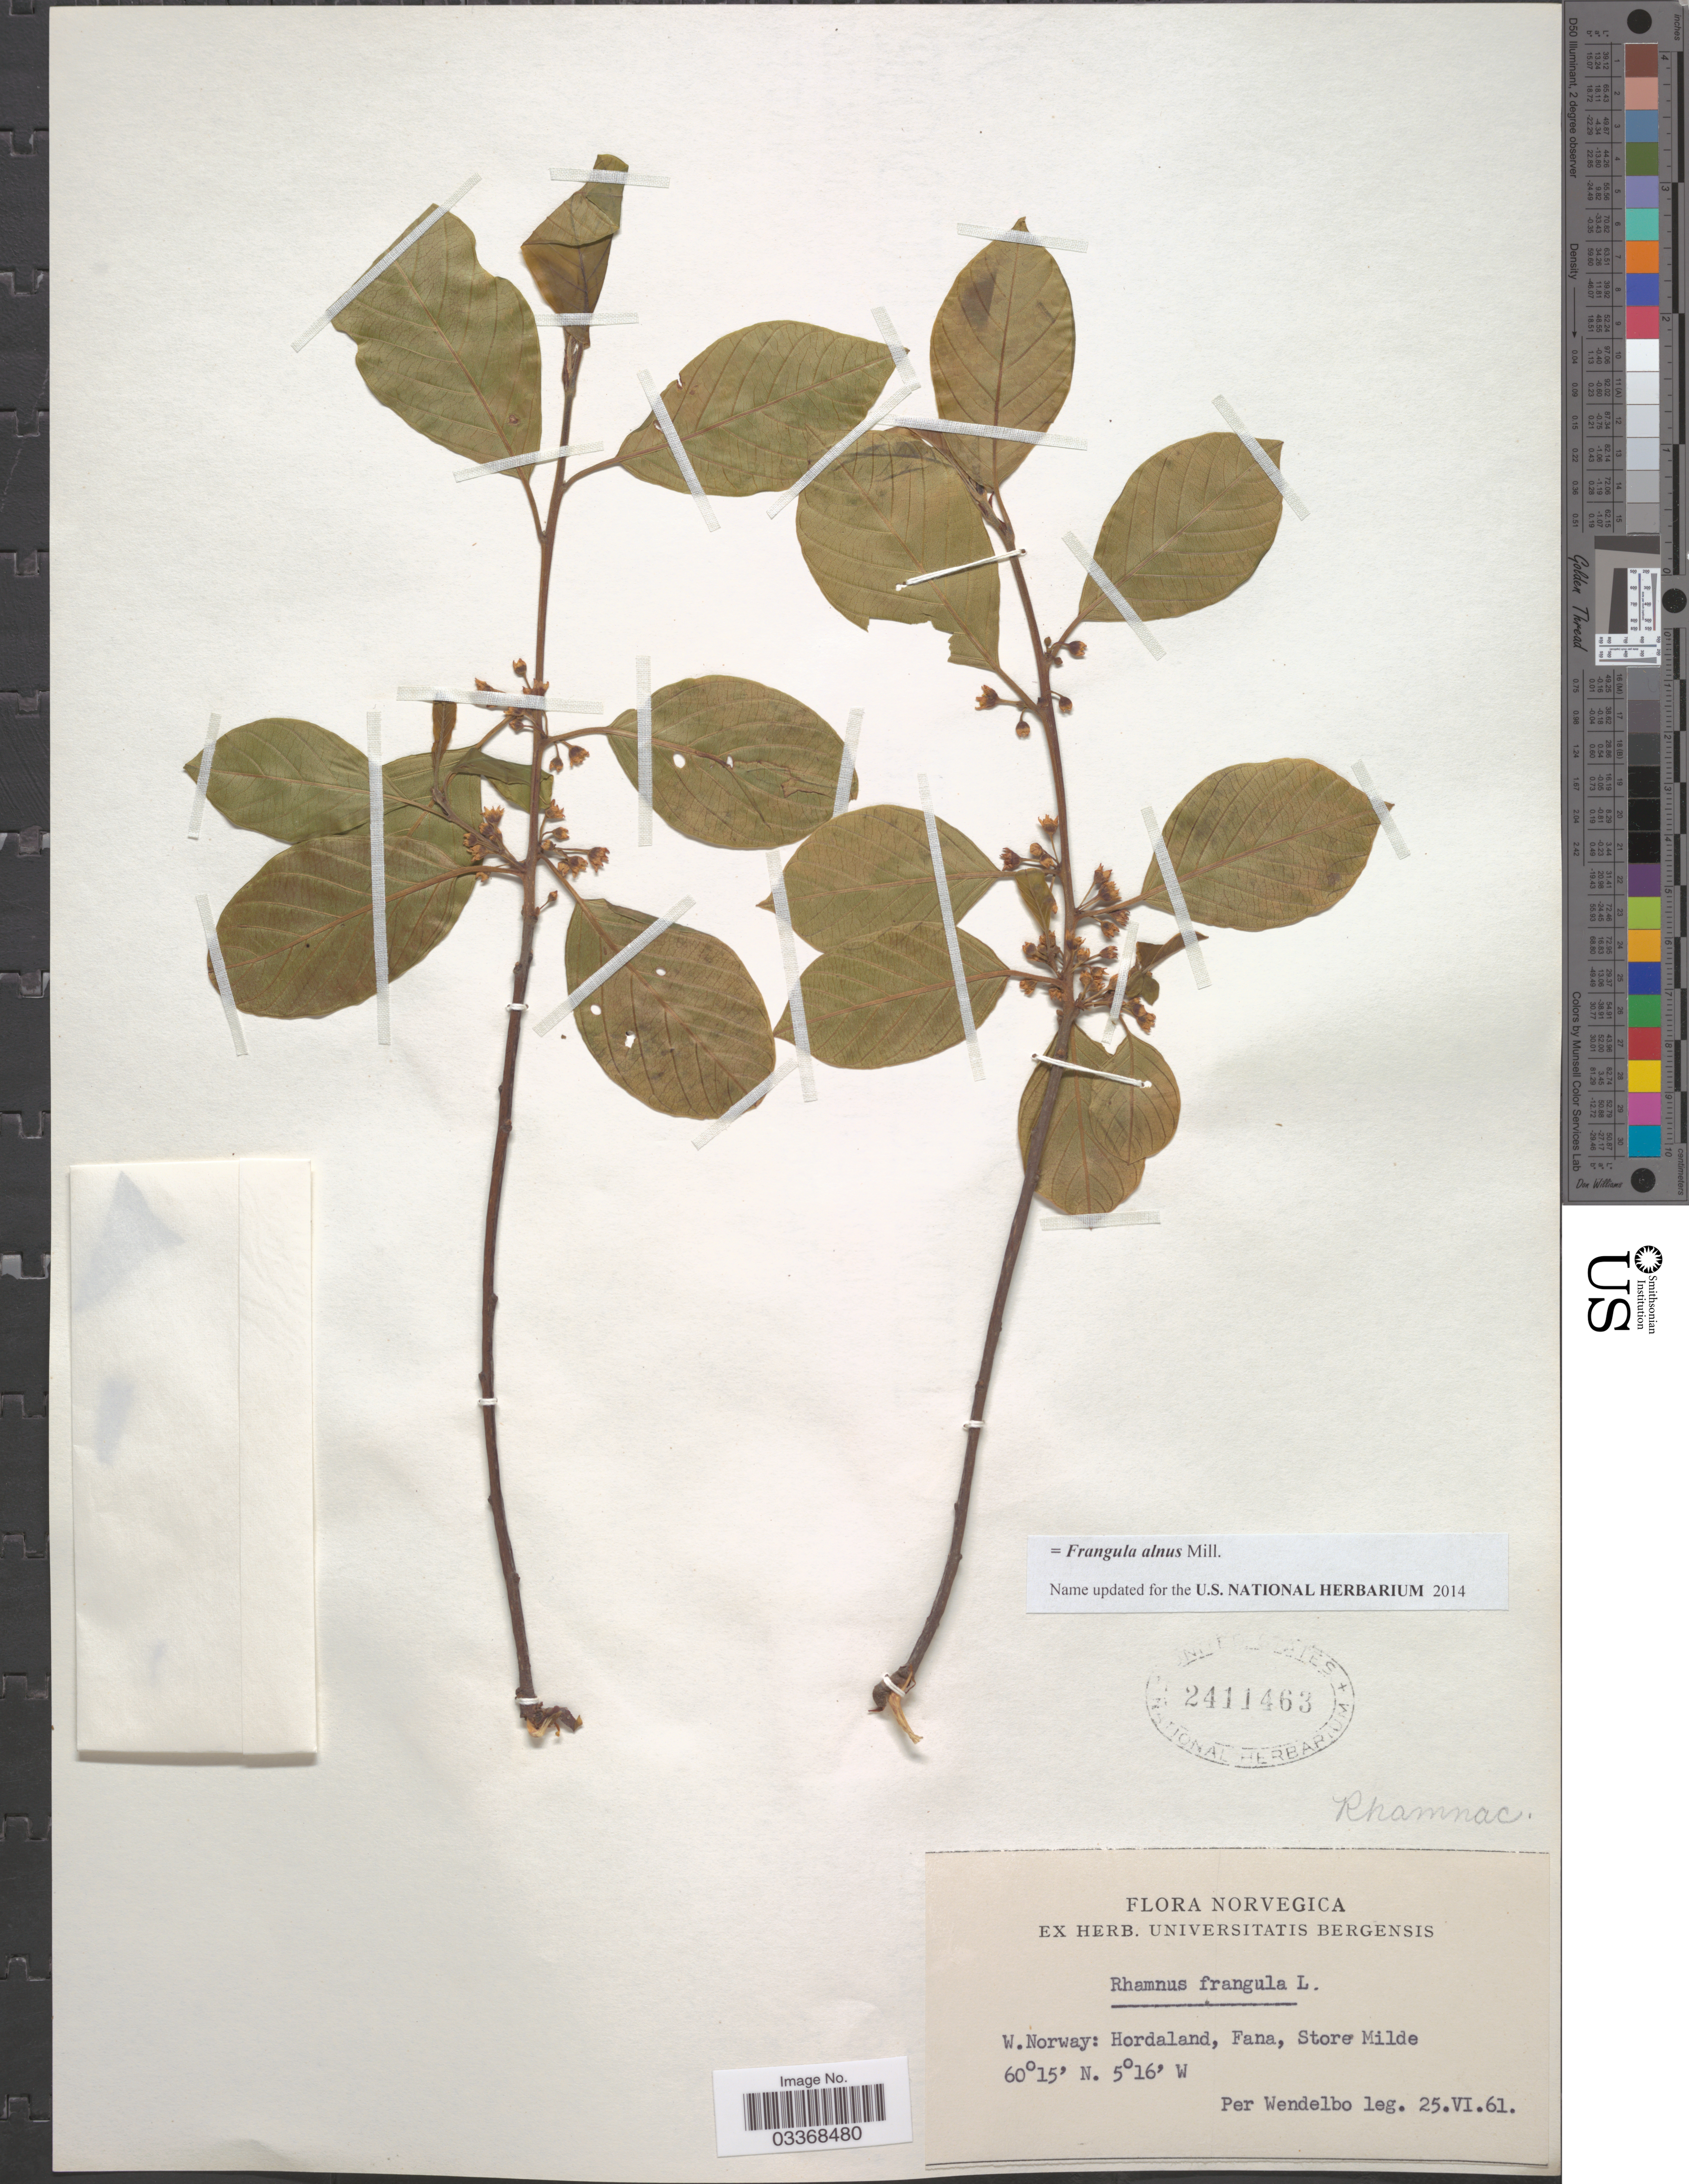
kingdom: Plantae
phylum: Tracheophyta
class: Magnoliopsida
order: Rosales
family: Rhamnaceae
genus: Frangula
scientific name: Frangula alnus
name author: Mill.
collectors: P. Wendelbo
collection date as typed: Transcribed d/m/y: 25/6/61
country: Norway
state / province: Hordaland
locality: W. Norway: Fana, Store Milde.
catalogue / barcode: US 2411463